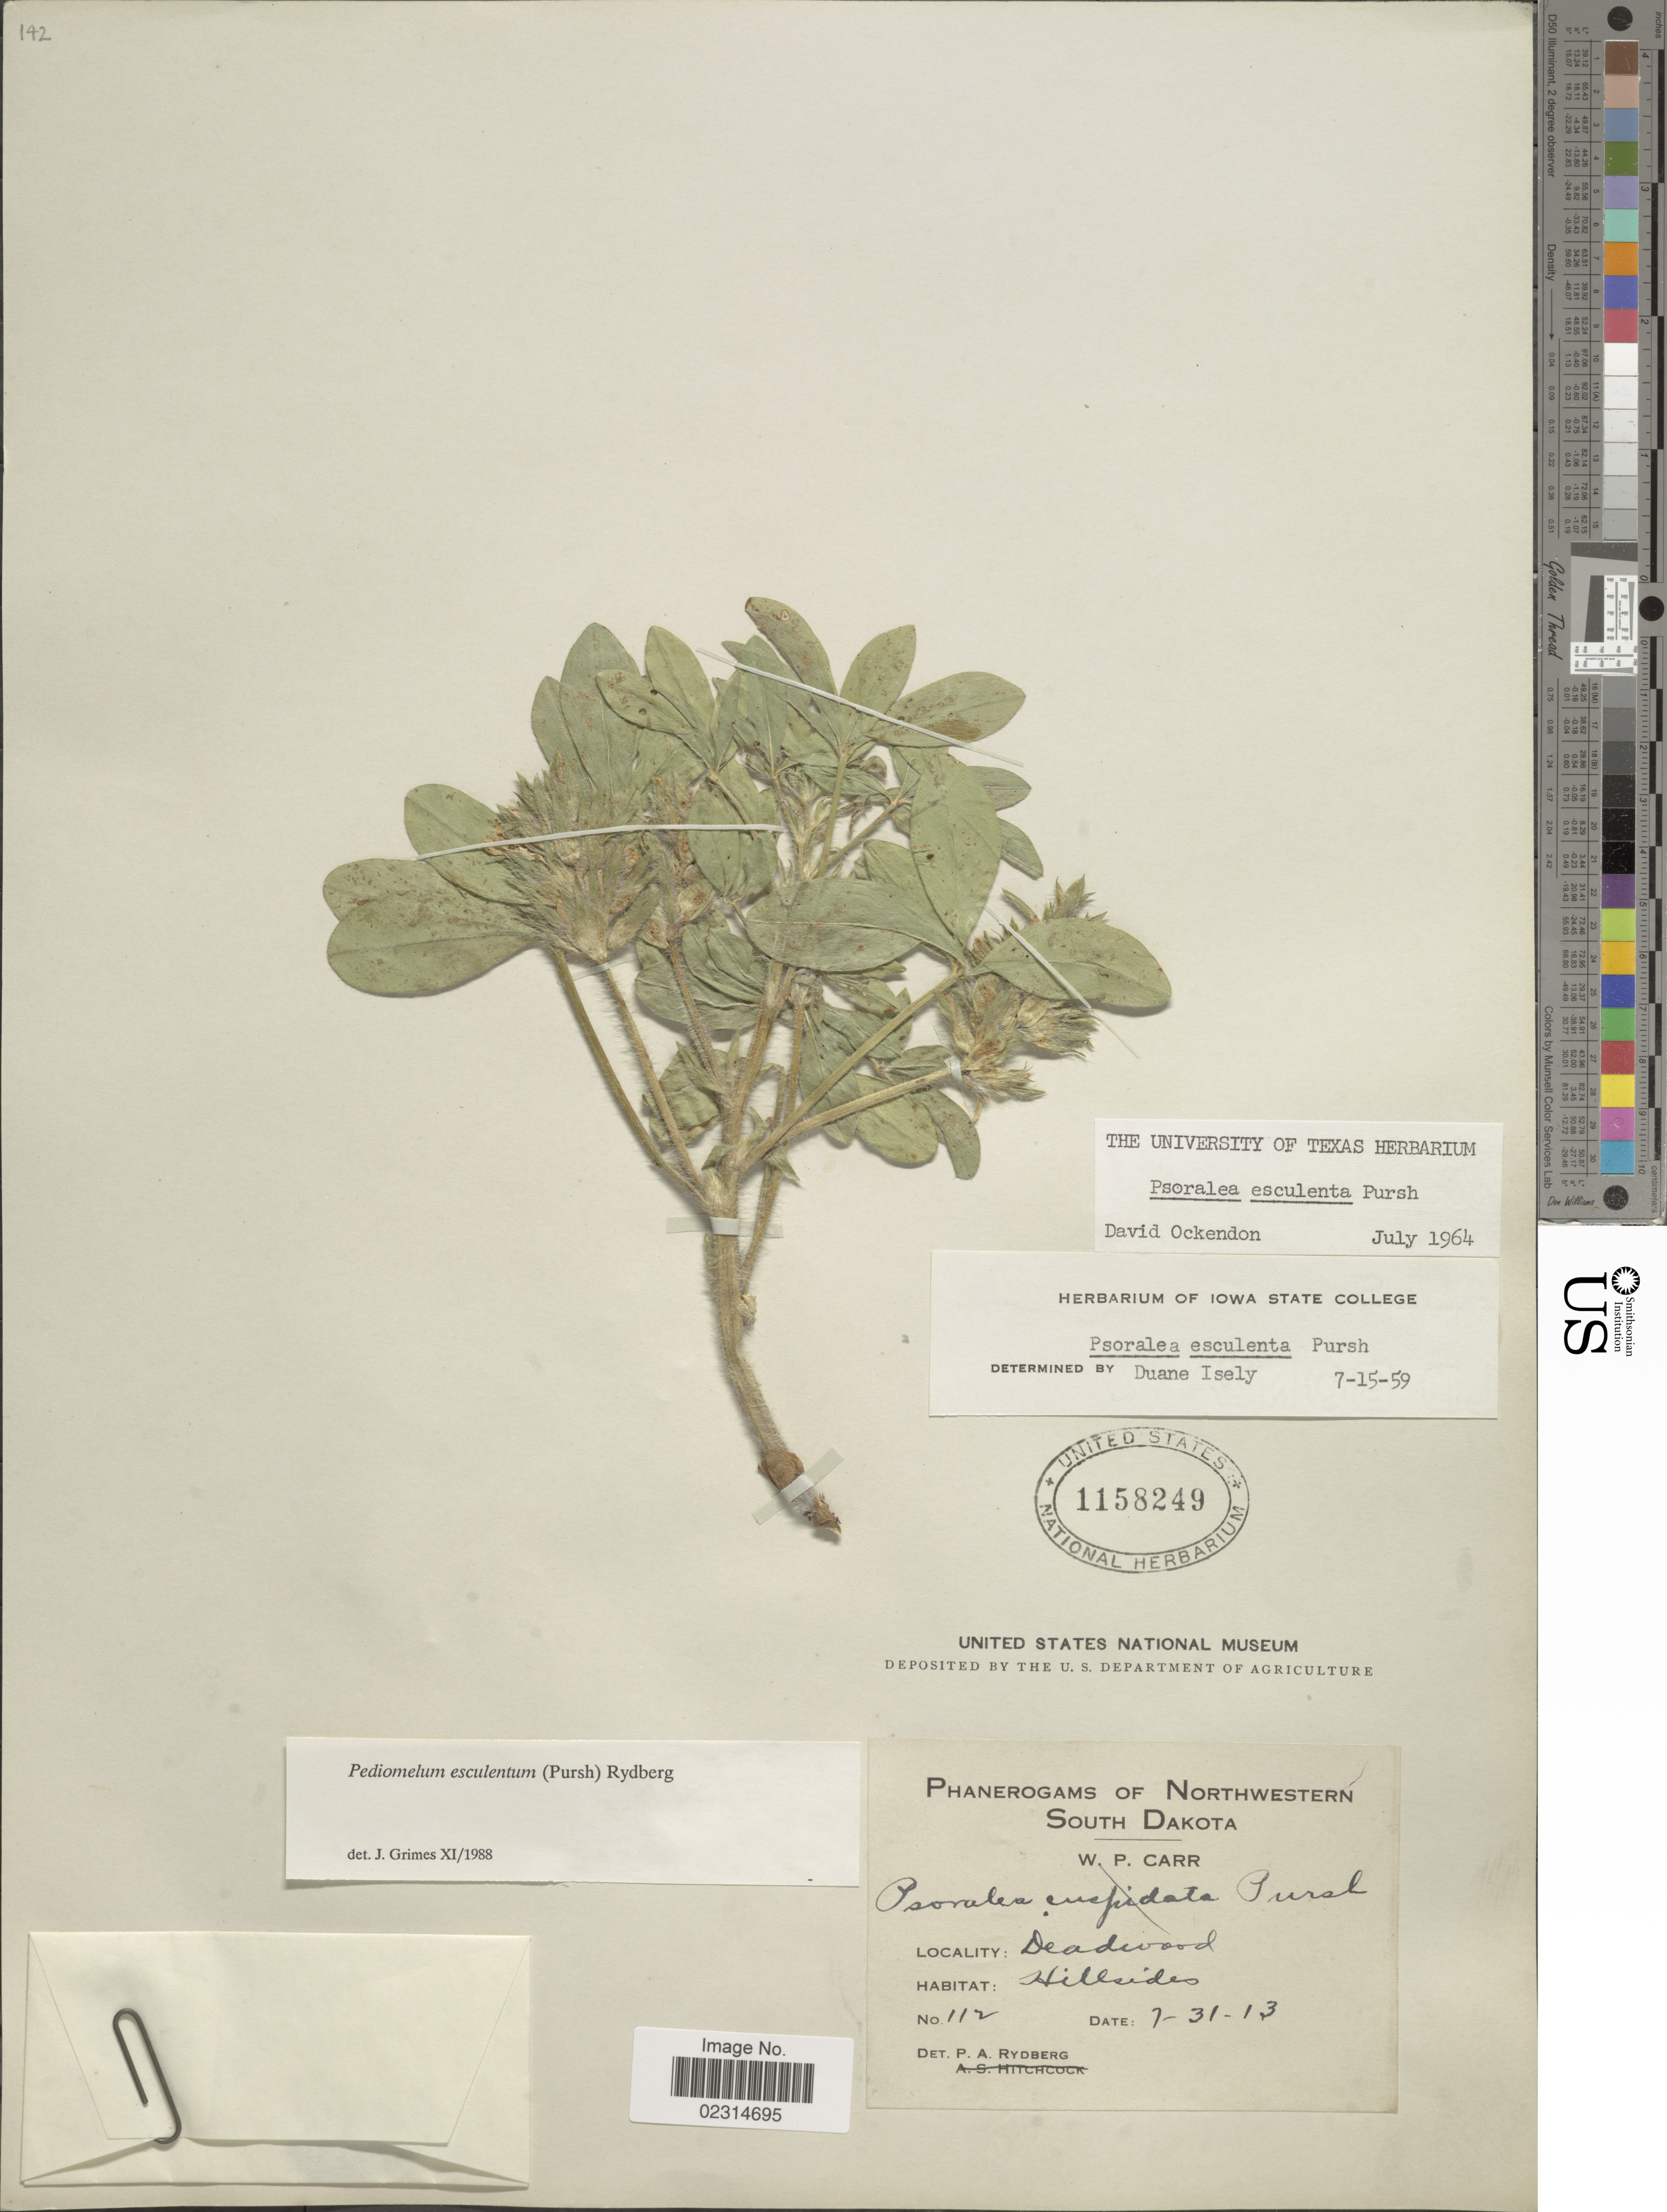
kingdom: Plantae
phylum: Tracheophyta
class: Magnoliopsida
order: Fabales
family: Fabaceae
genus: Pediomelum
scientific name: Pediomelum esculentum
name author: (Pursh) Rydb.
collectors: W. Carr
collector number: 112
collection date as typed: Transcribed d/m/y: 31/7/13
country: United States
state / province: South Dakota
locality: Phanerogams of Northwestern South Dakota, Deadwood, Hillsides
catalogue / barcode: US 1158249